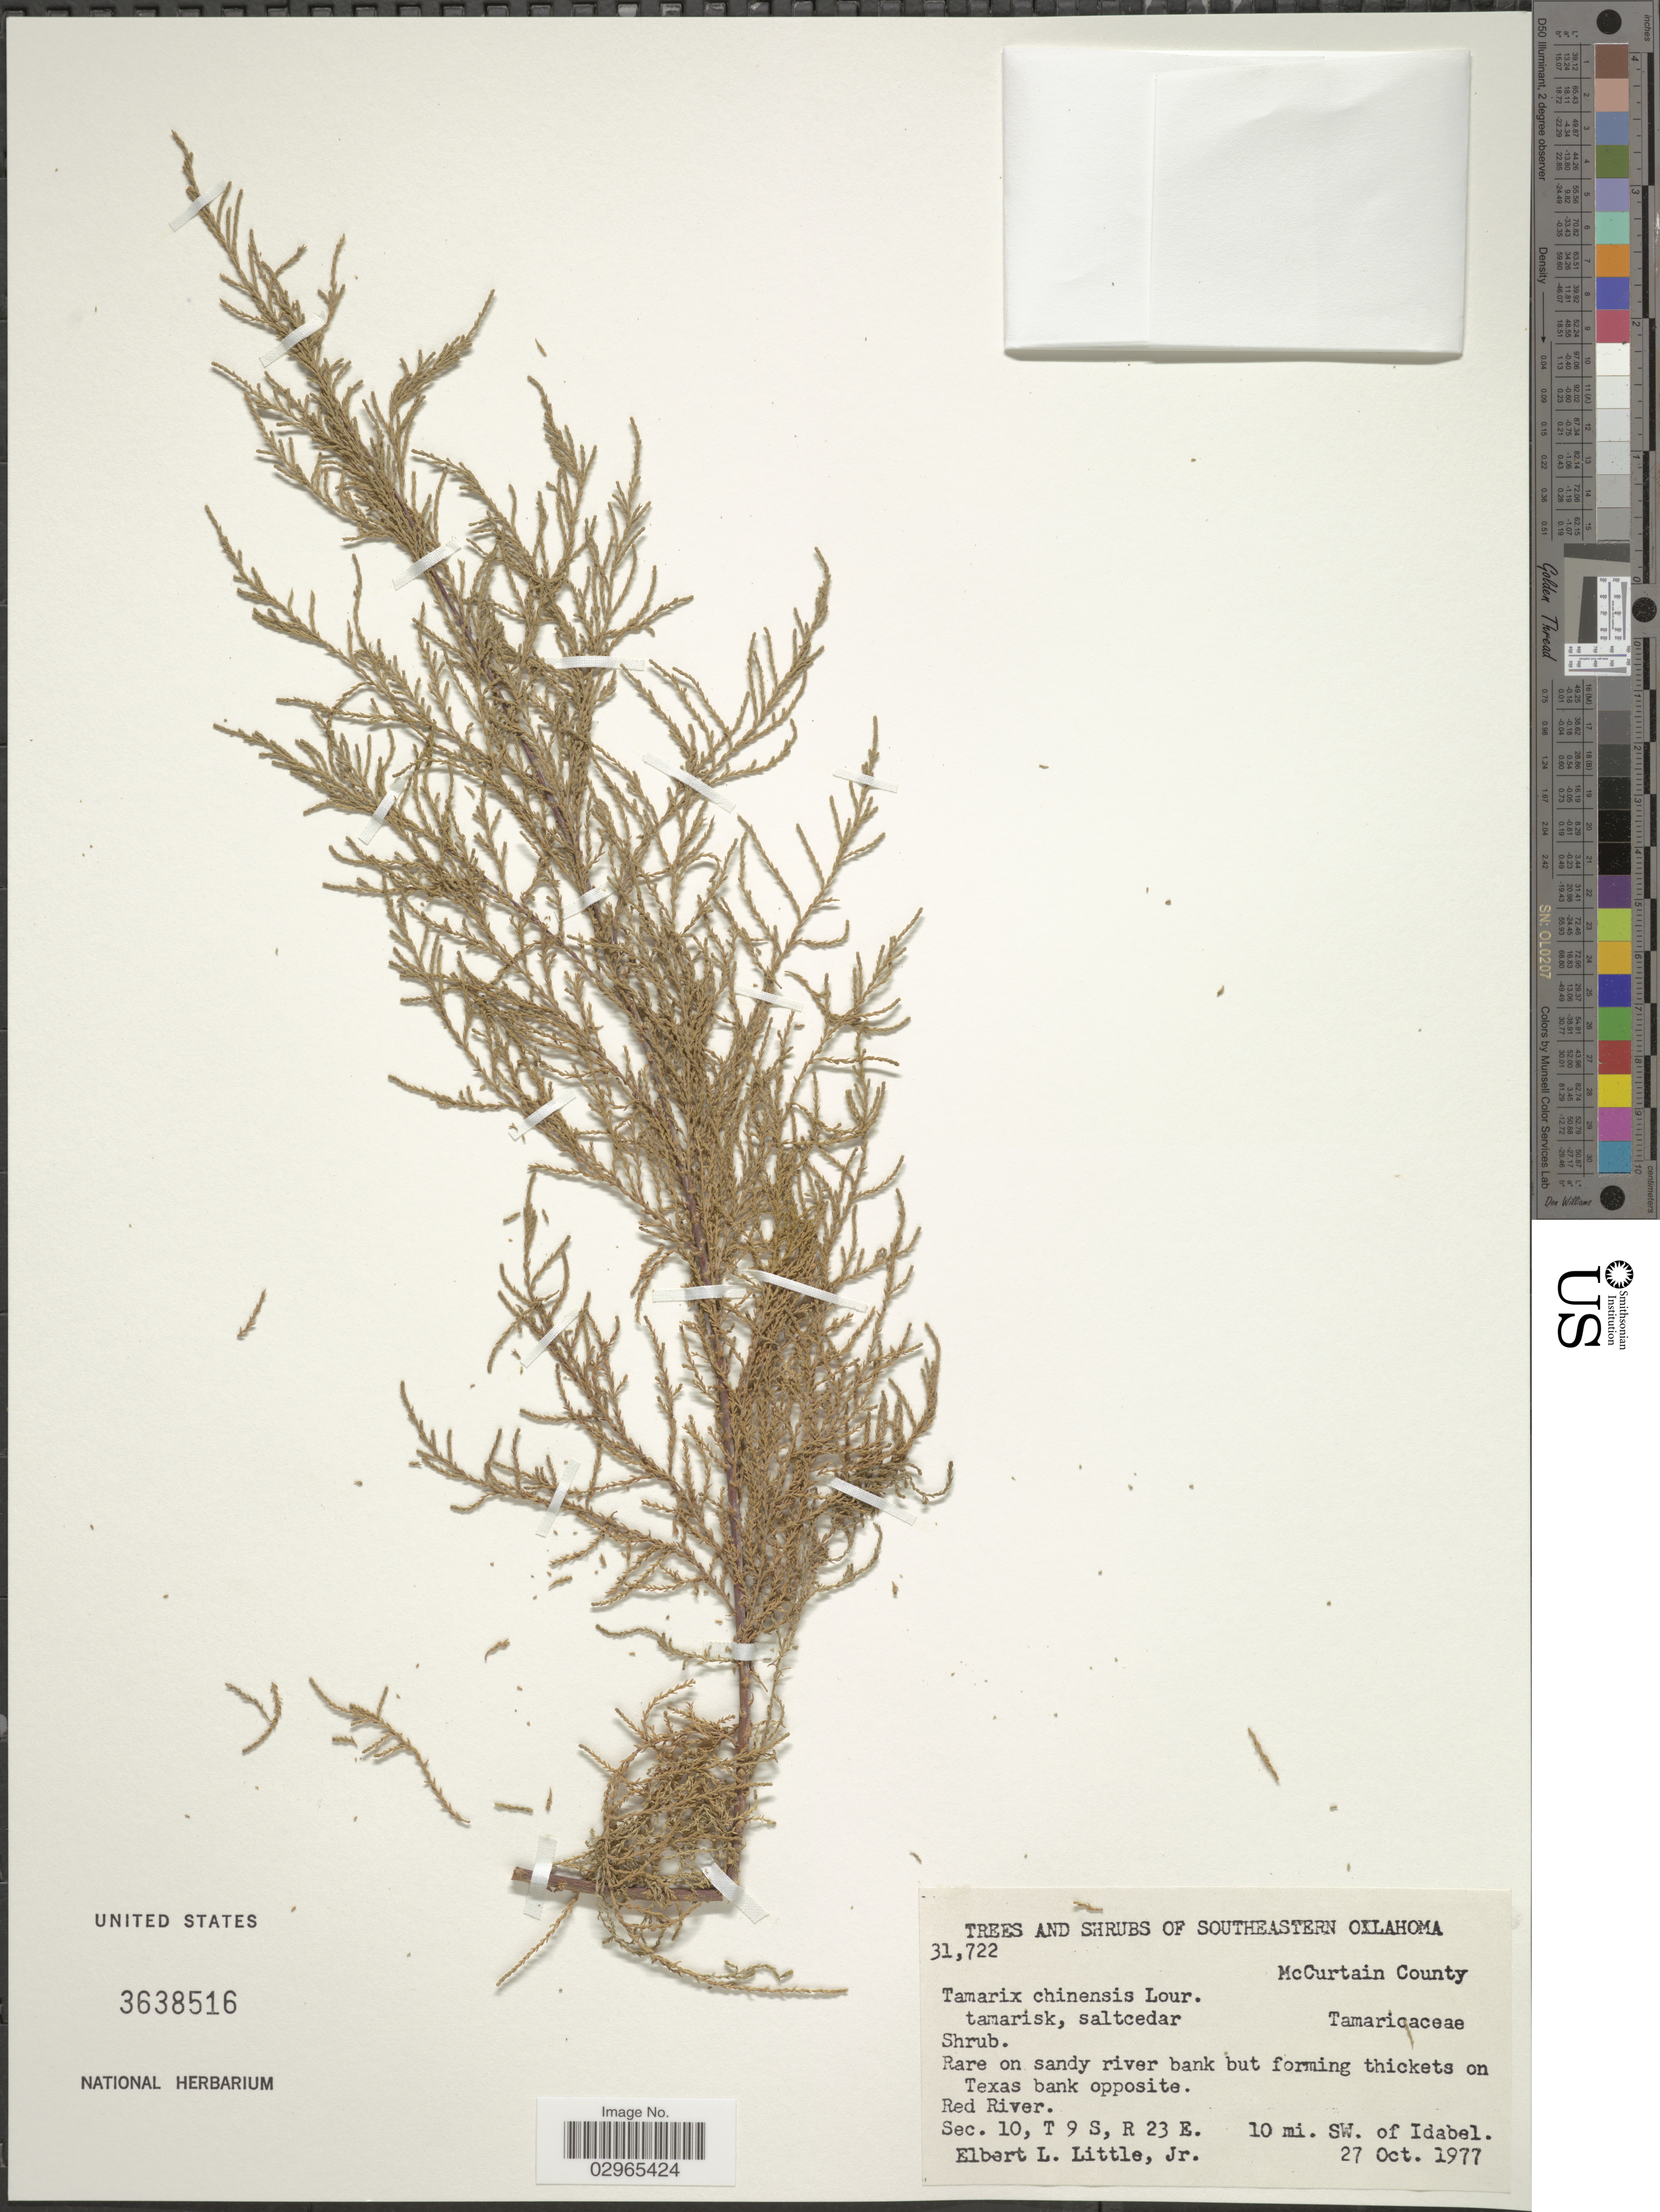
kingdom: Plantae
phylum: Tracheophyta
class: Magnoliopsida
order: Caryophyllales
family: Tamaricaceae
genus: Tamarix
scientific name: Tamarix chinensis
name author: Lour.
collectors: E. L. Little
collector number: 31722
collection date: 1977-10-27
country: United States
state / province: Oklahoma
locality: Southeastern Oklahoma. McCurtain County. Red River. Sec. 10, T9S, R23E. 10 mi. SW. of Idabel.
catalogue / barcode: US 3638516